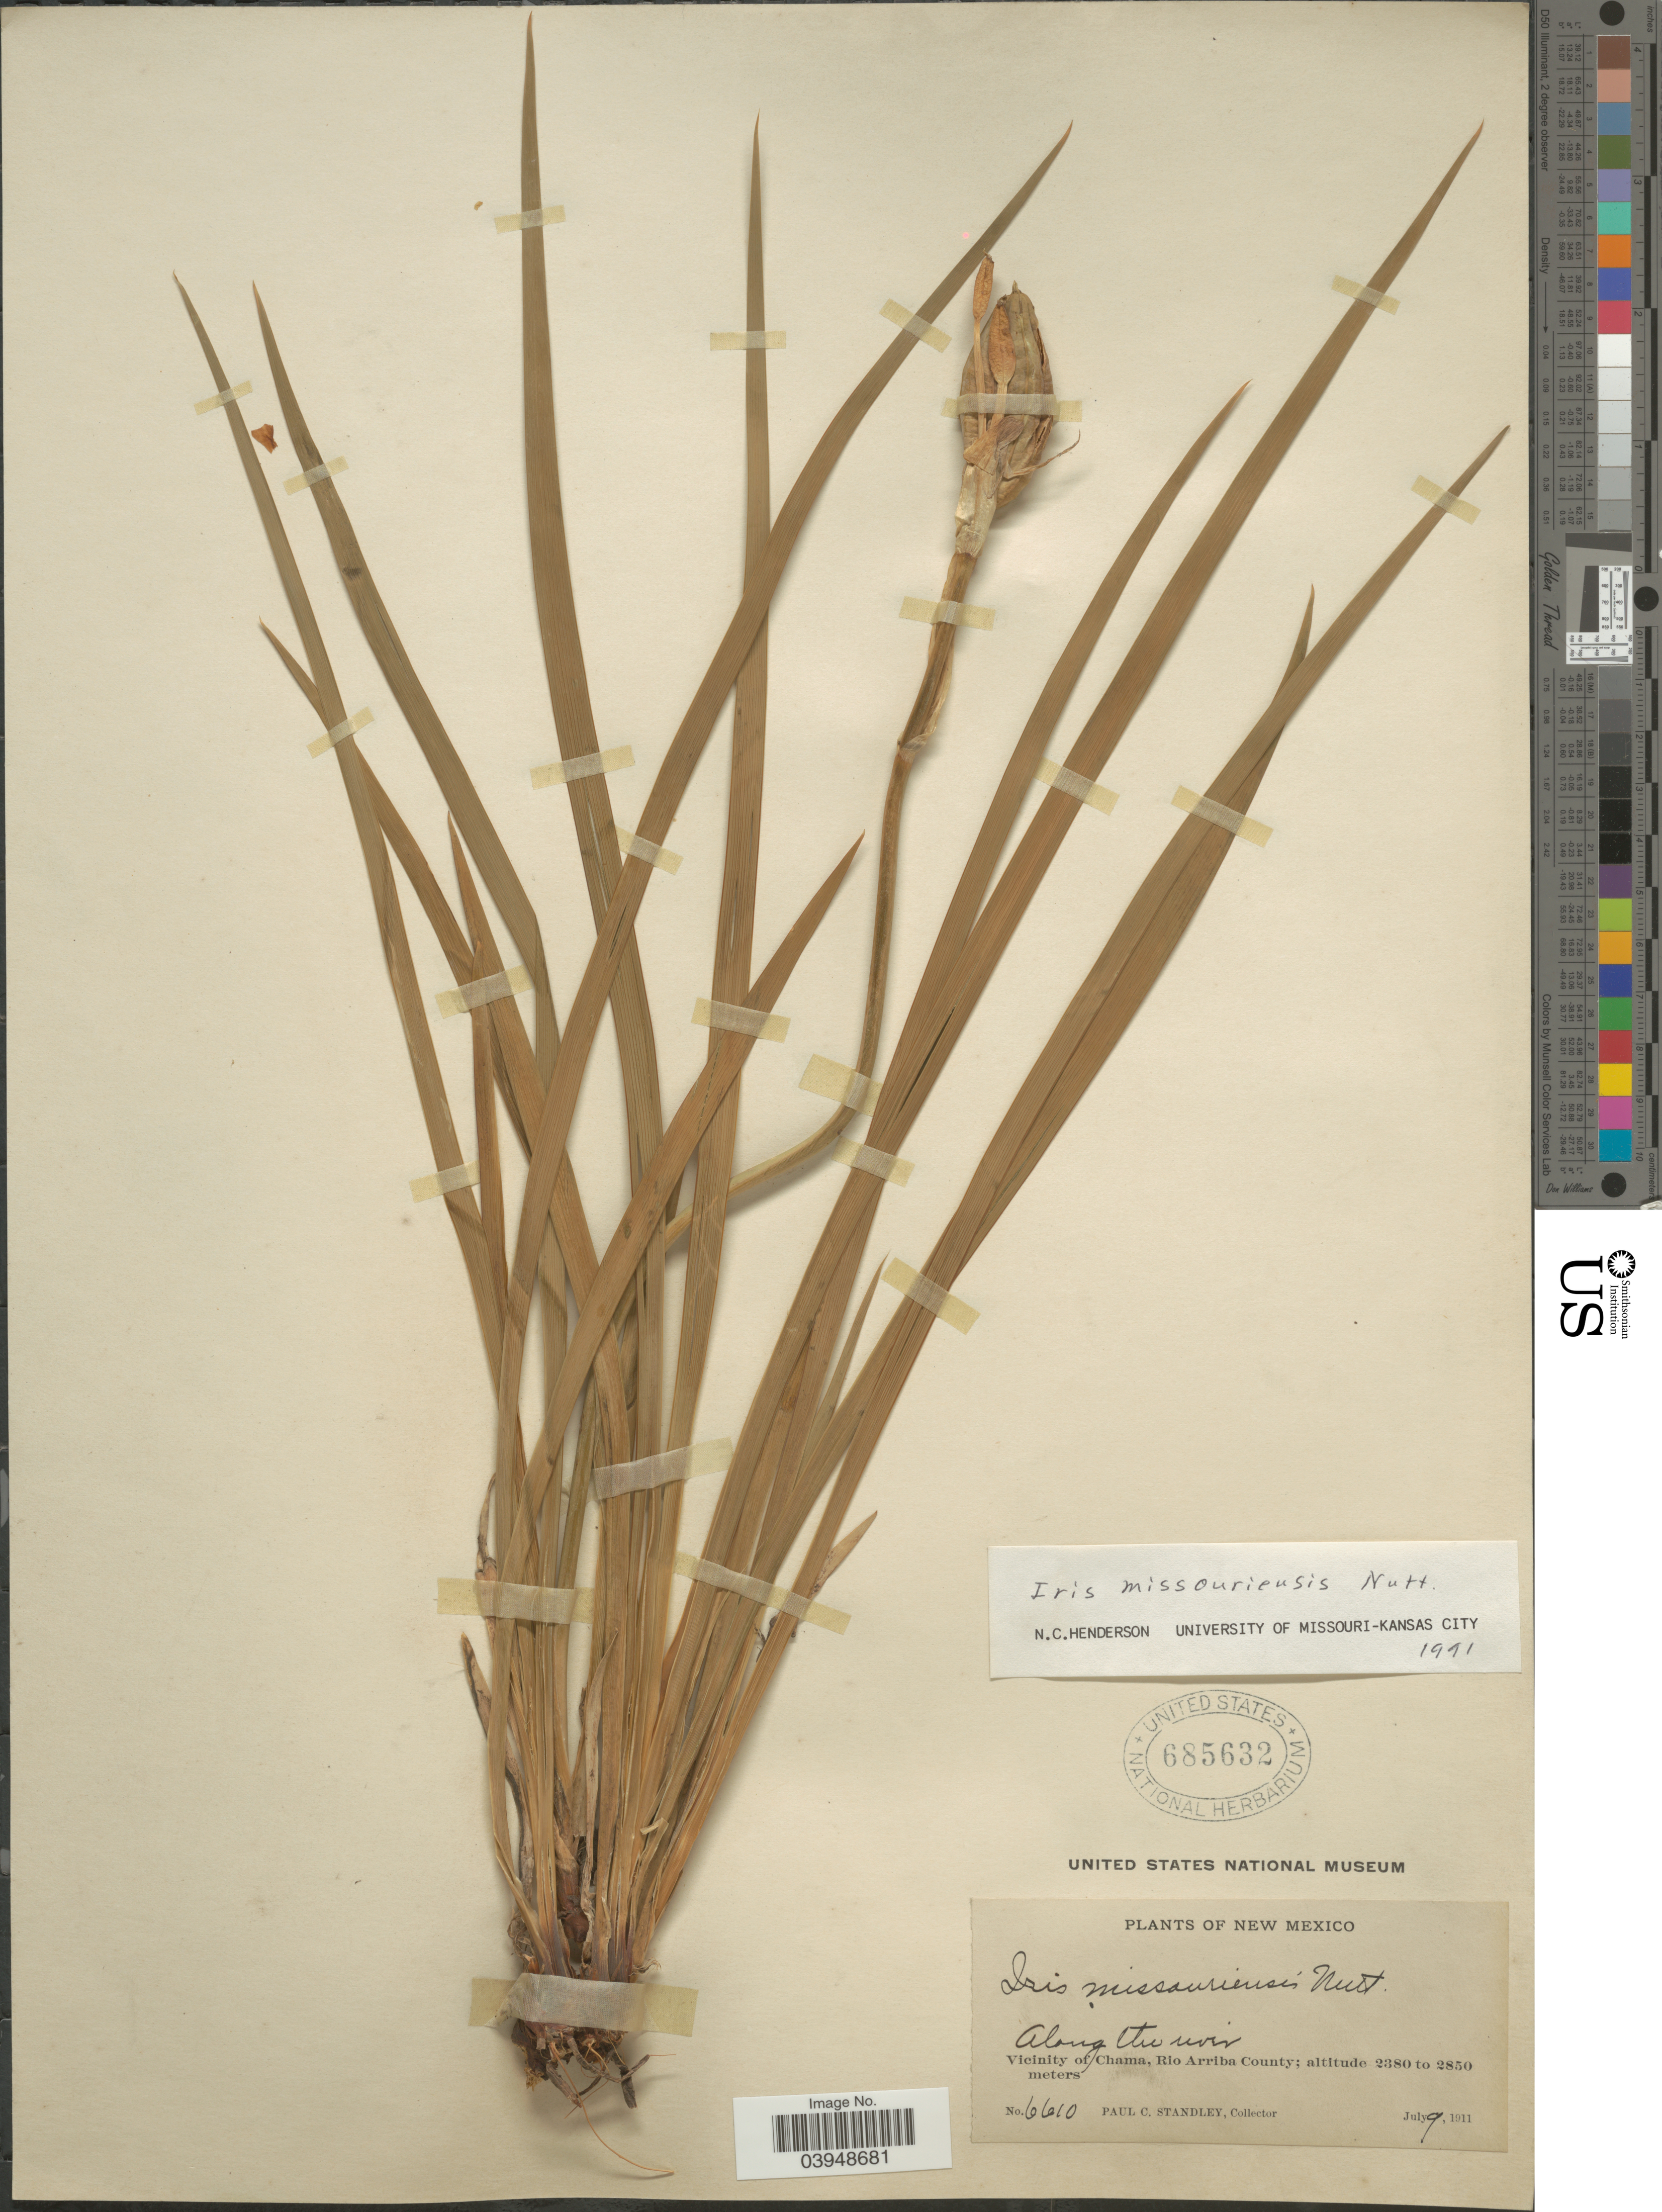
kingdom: Plantae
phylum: Tracheophyta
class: Liliopsida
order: Asparagales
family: Iridaceae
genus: Iris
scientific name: Iris missouriensis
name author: Nutt.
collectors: P. C. Standley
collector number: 6610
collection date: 1911-07-09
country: United States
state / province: New Mexico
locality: Along the river, Vicinity of Chama, Rio Arriba County.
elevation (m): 2380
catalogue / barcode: US 685632